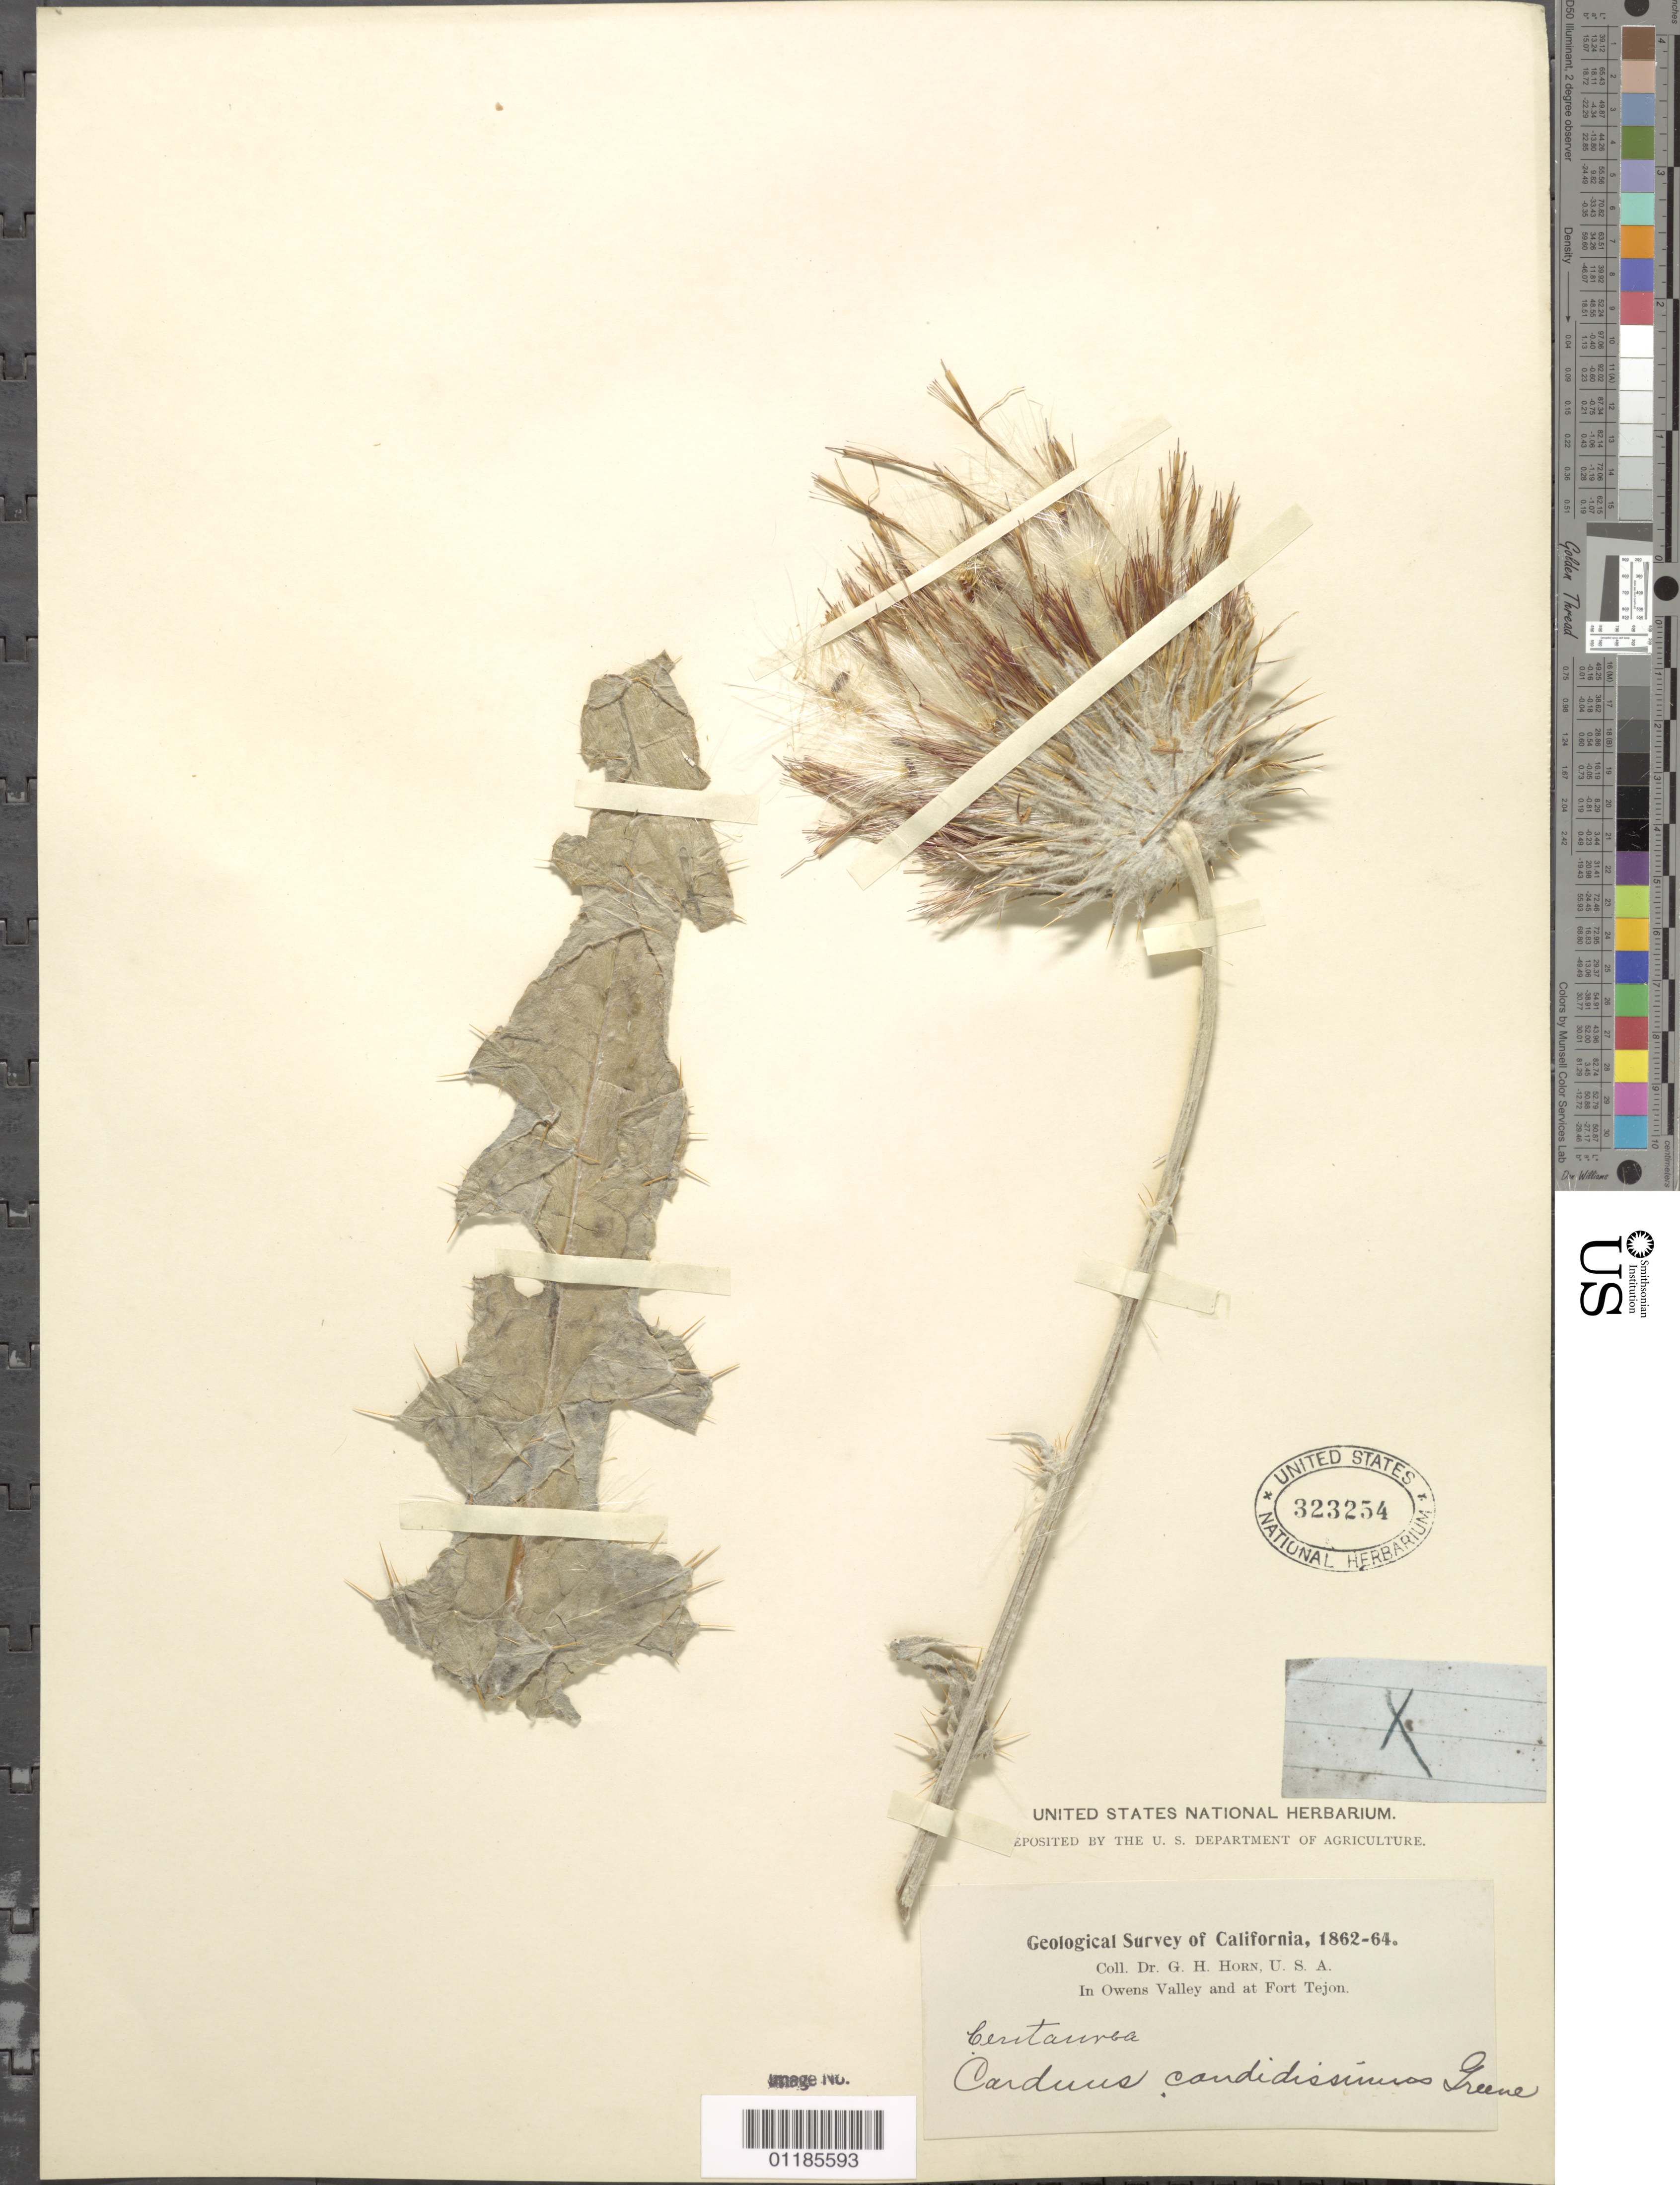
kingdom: Plantae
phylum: Tracheophyta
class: Magnoliopsida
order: Asterales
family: Asteraceae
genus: Cirsium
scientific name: Cirsium occidentale subsp. candidissimum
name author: (Greene) Petr.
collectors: G. Horn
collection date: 1862/1864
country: United States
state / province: California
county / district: Kern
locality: In Owens Valley and at Fort Tejon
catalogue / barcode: US 323254